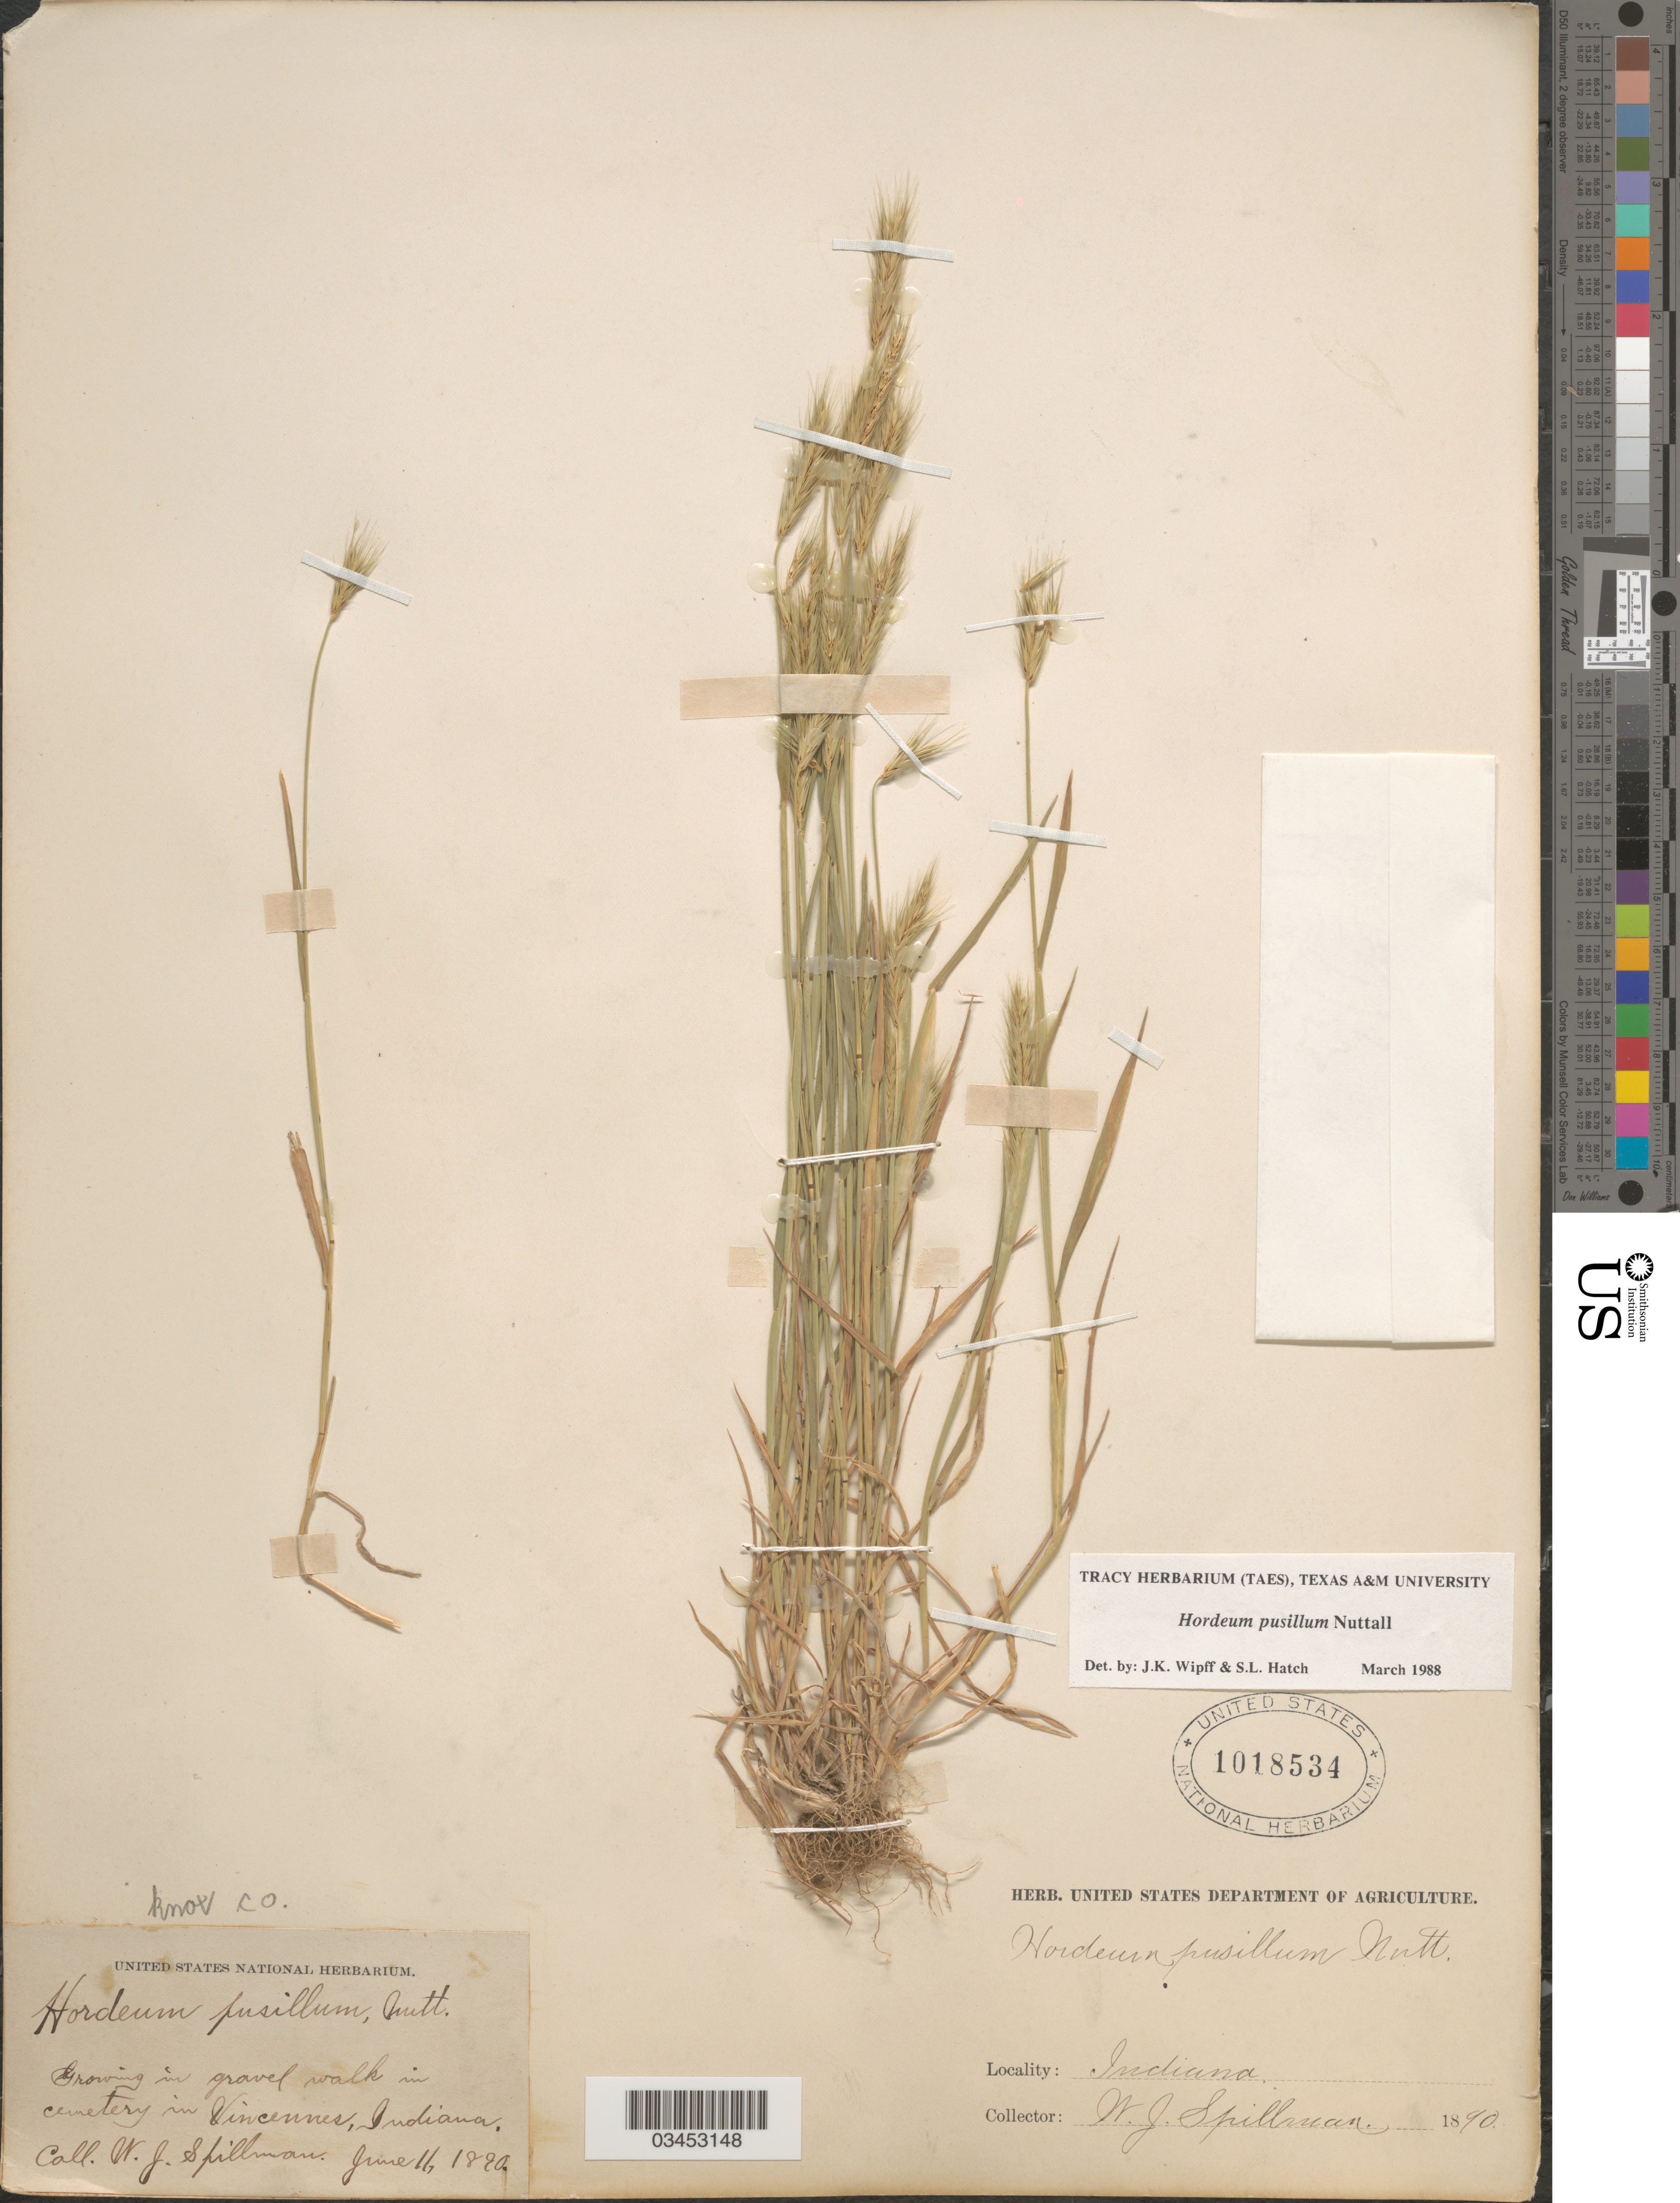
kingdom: Plantae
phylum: Tracheophyta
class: Liliopsida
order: Poales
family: Poaceae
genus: Hordeum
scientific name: Hordeum pusillum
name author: Nutt.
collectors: W. Spillman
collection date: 1890-06-11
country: United States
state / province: Indiana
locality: Growing in gravel walk in cemetery in Vincennes. Knox Co.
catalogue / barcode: US 1018534